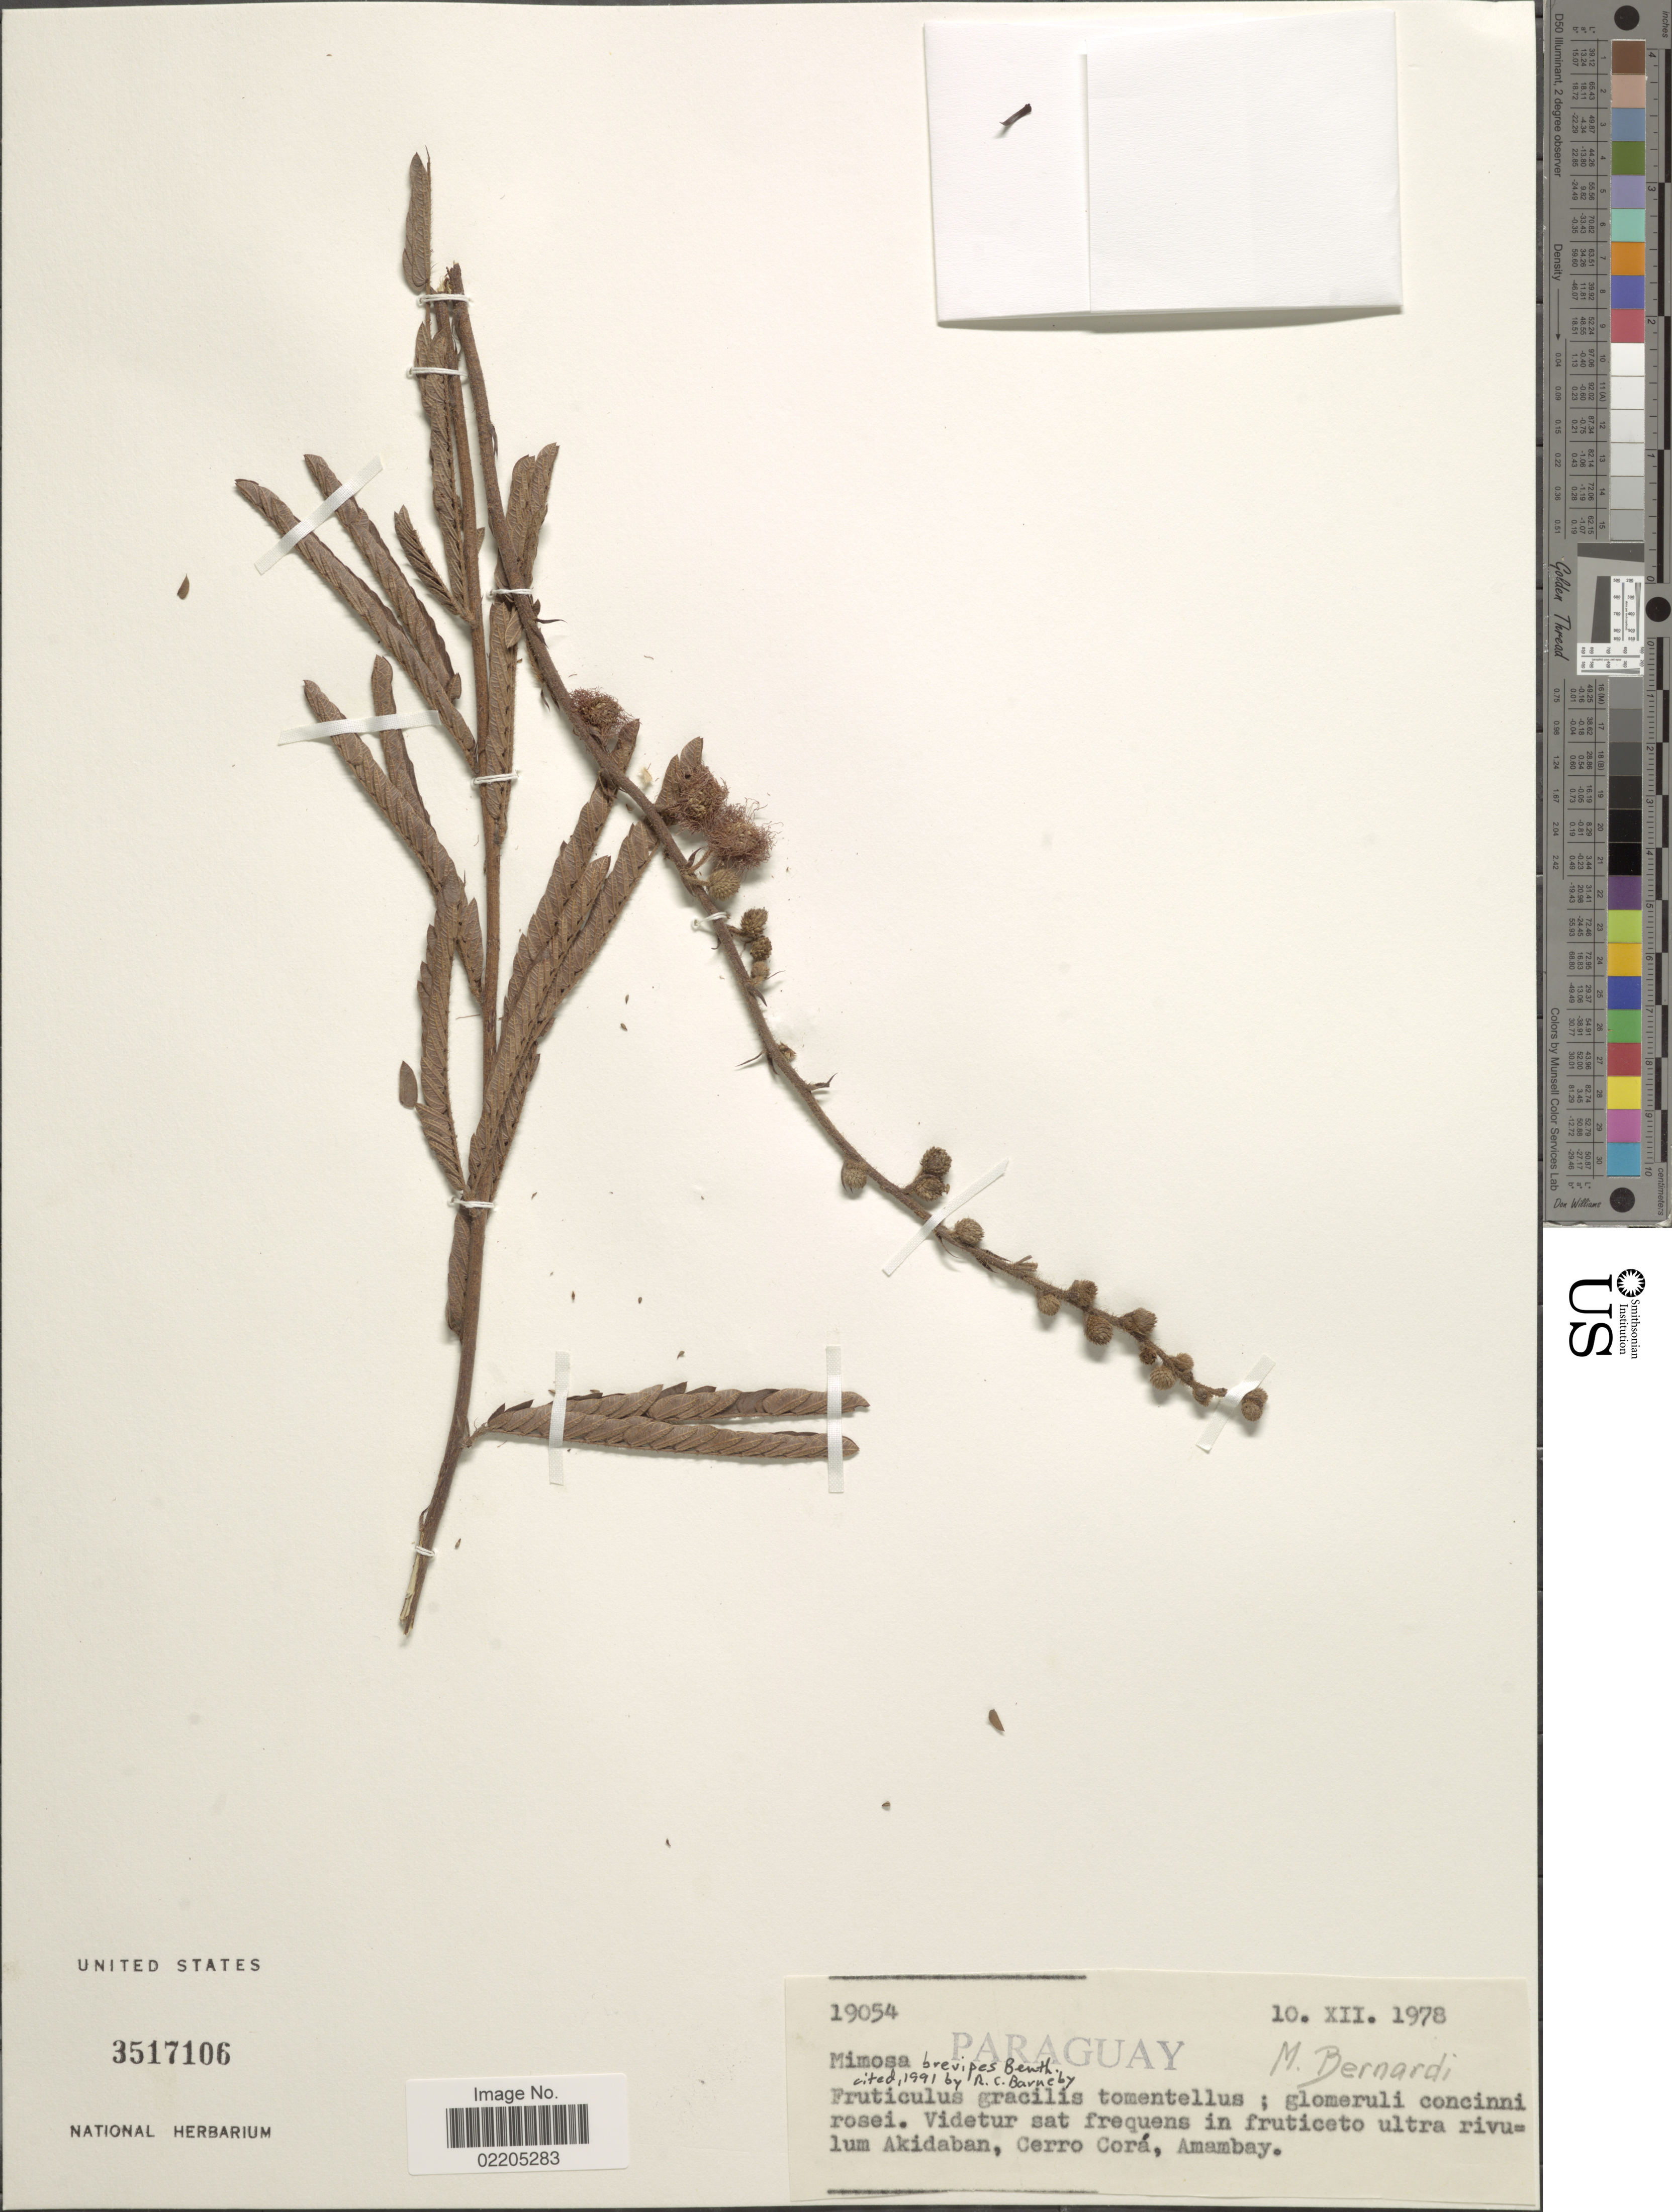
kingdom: Plantae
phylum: Tracheophyta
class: Magnoliopsida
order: Fabales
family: Fabaceae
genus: Mimosa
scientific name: Mimosa brevipes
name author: Benth.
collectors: M. Bernardi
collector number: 19054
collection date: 1978-02-10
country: Paraguay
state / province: Amambay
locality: Rivulum Akidaban, Cerro Cora.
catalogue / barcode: US 3517106